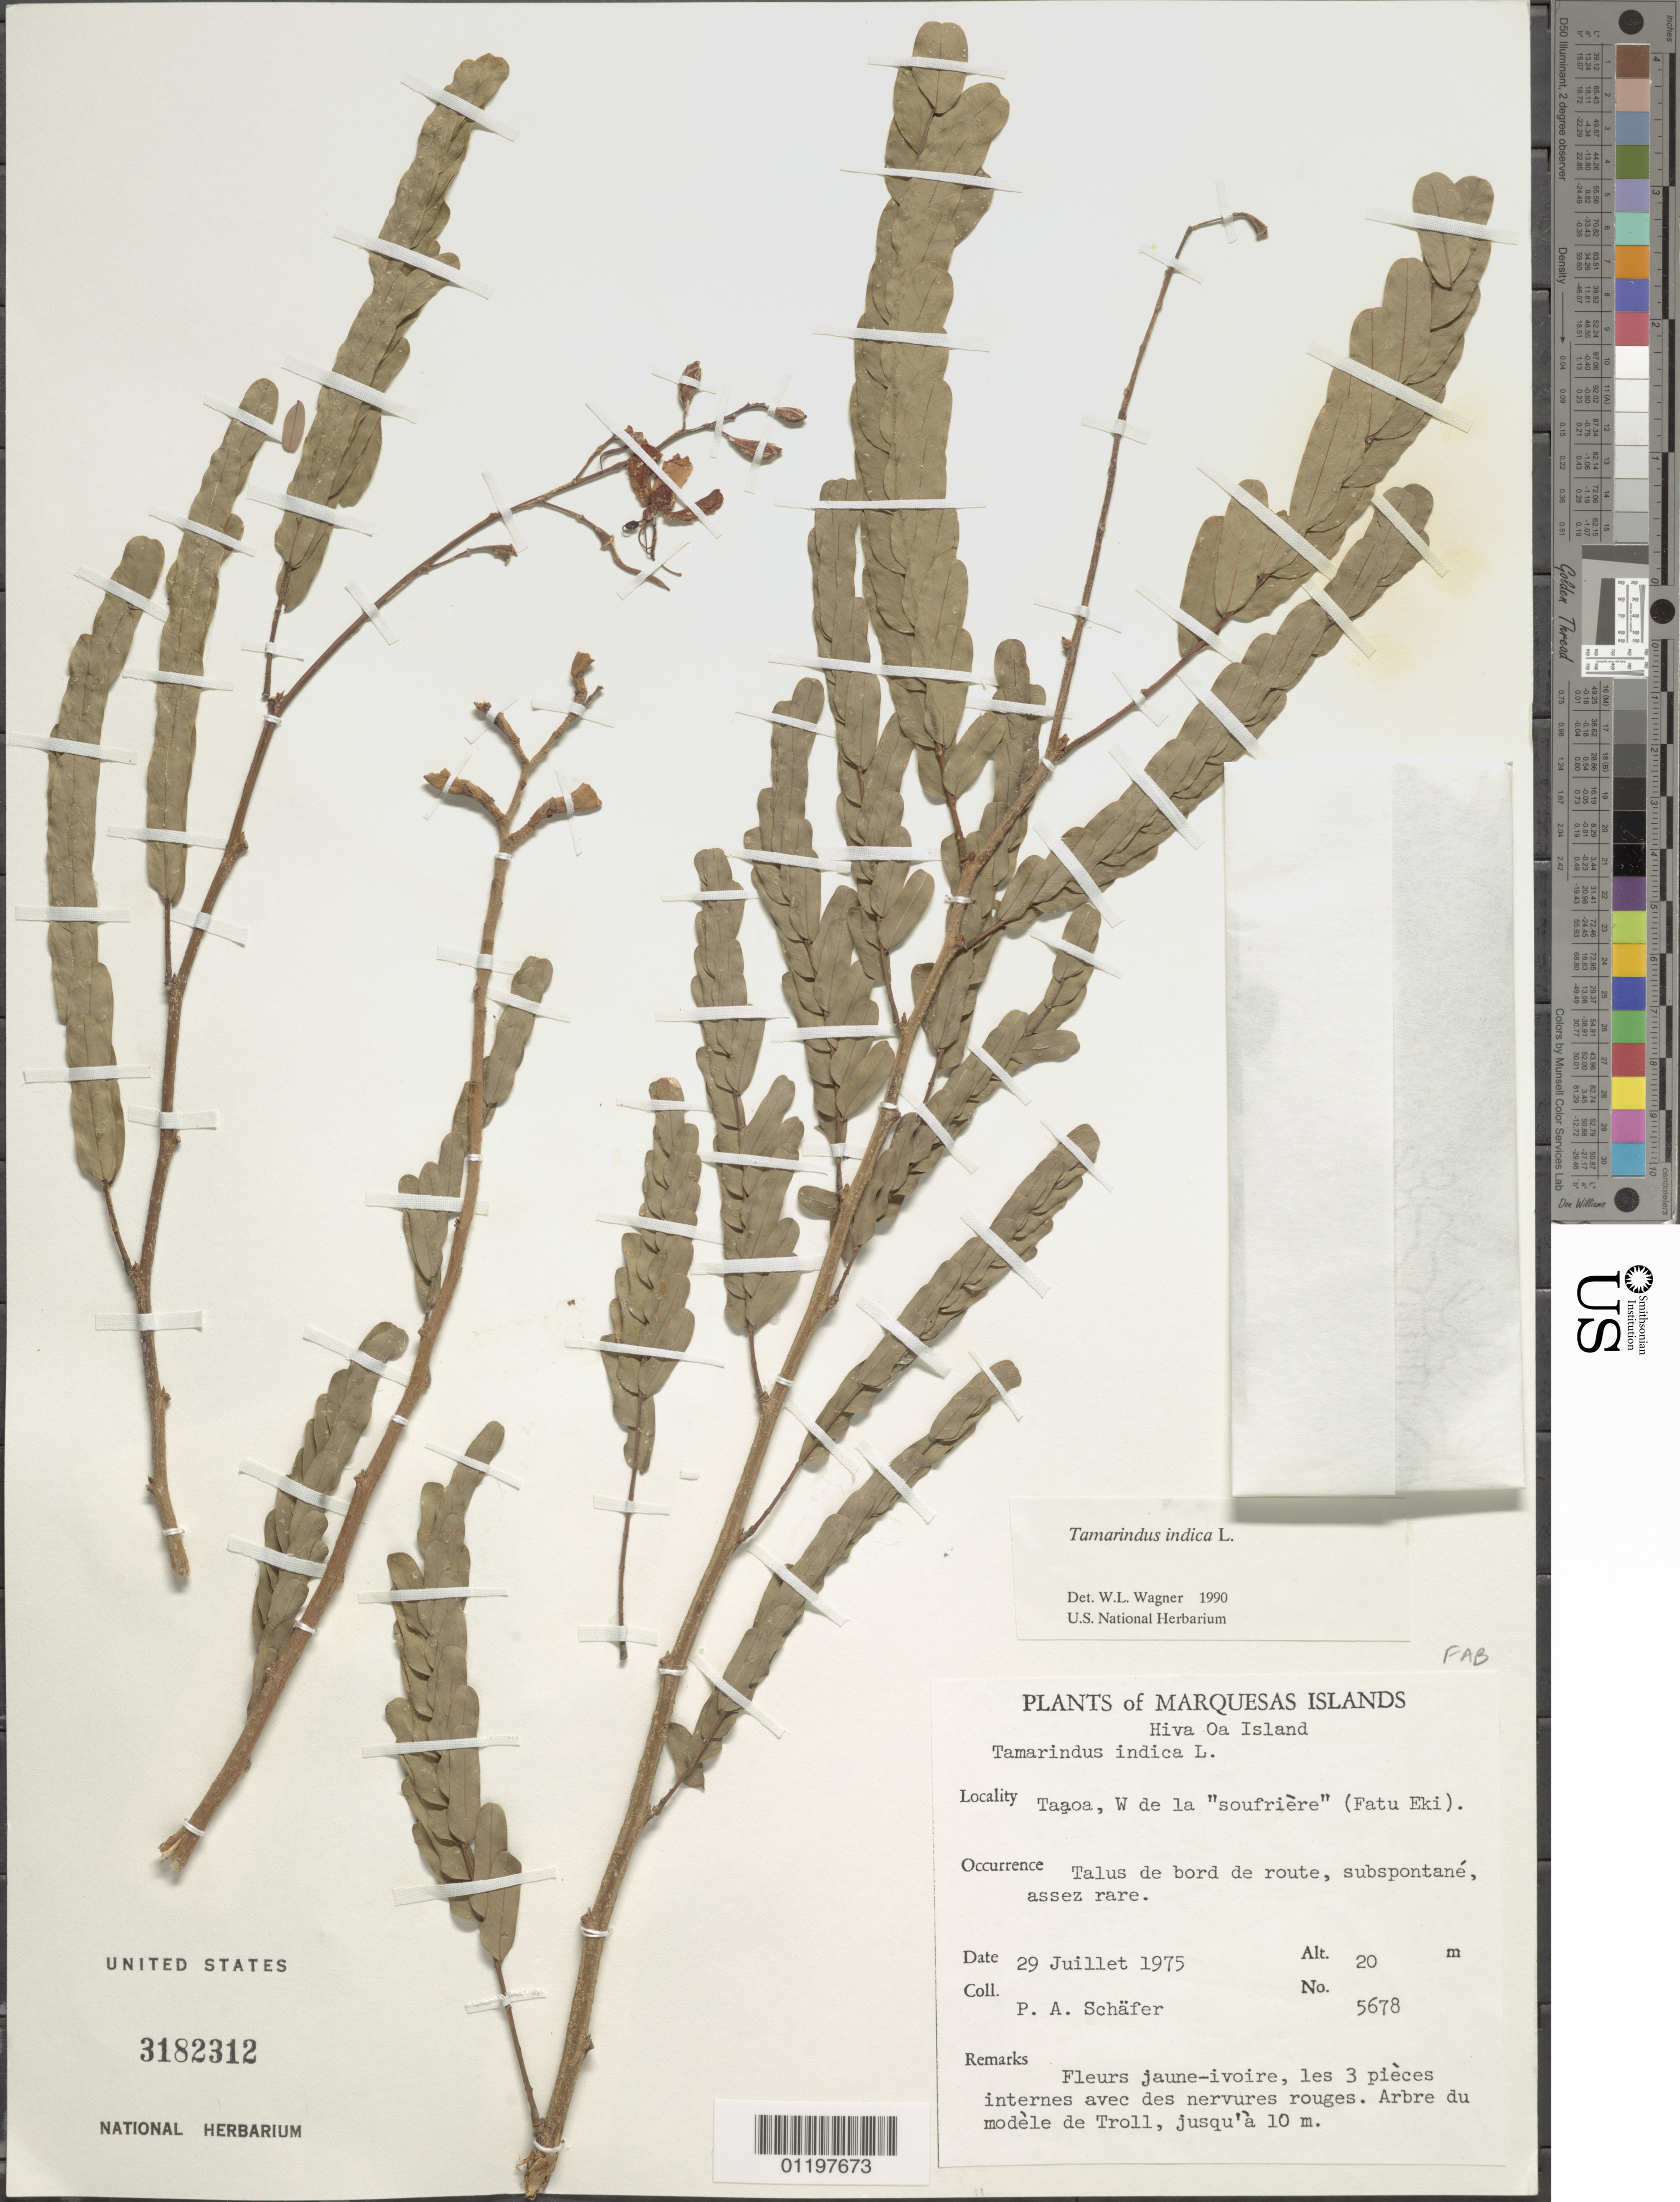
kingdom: Plantae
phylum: Tracheophyta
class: Magnoliopsida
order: Fabales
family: Fabaceae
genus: Tamarindus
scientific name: Tamarindus indica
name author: L.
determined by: Wagner, W. L., (BOT), Smithsonian Institution - National Museum of Natural History (UNITED STATES)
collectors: P. A. Schäfer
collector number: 5678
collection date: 1975-07-29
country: French Polynesia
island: Hiva Oa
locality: Taaoa, W de la "soufrière" (Fatu Eki)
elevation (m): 20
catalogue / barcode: US 3182312